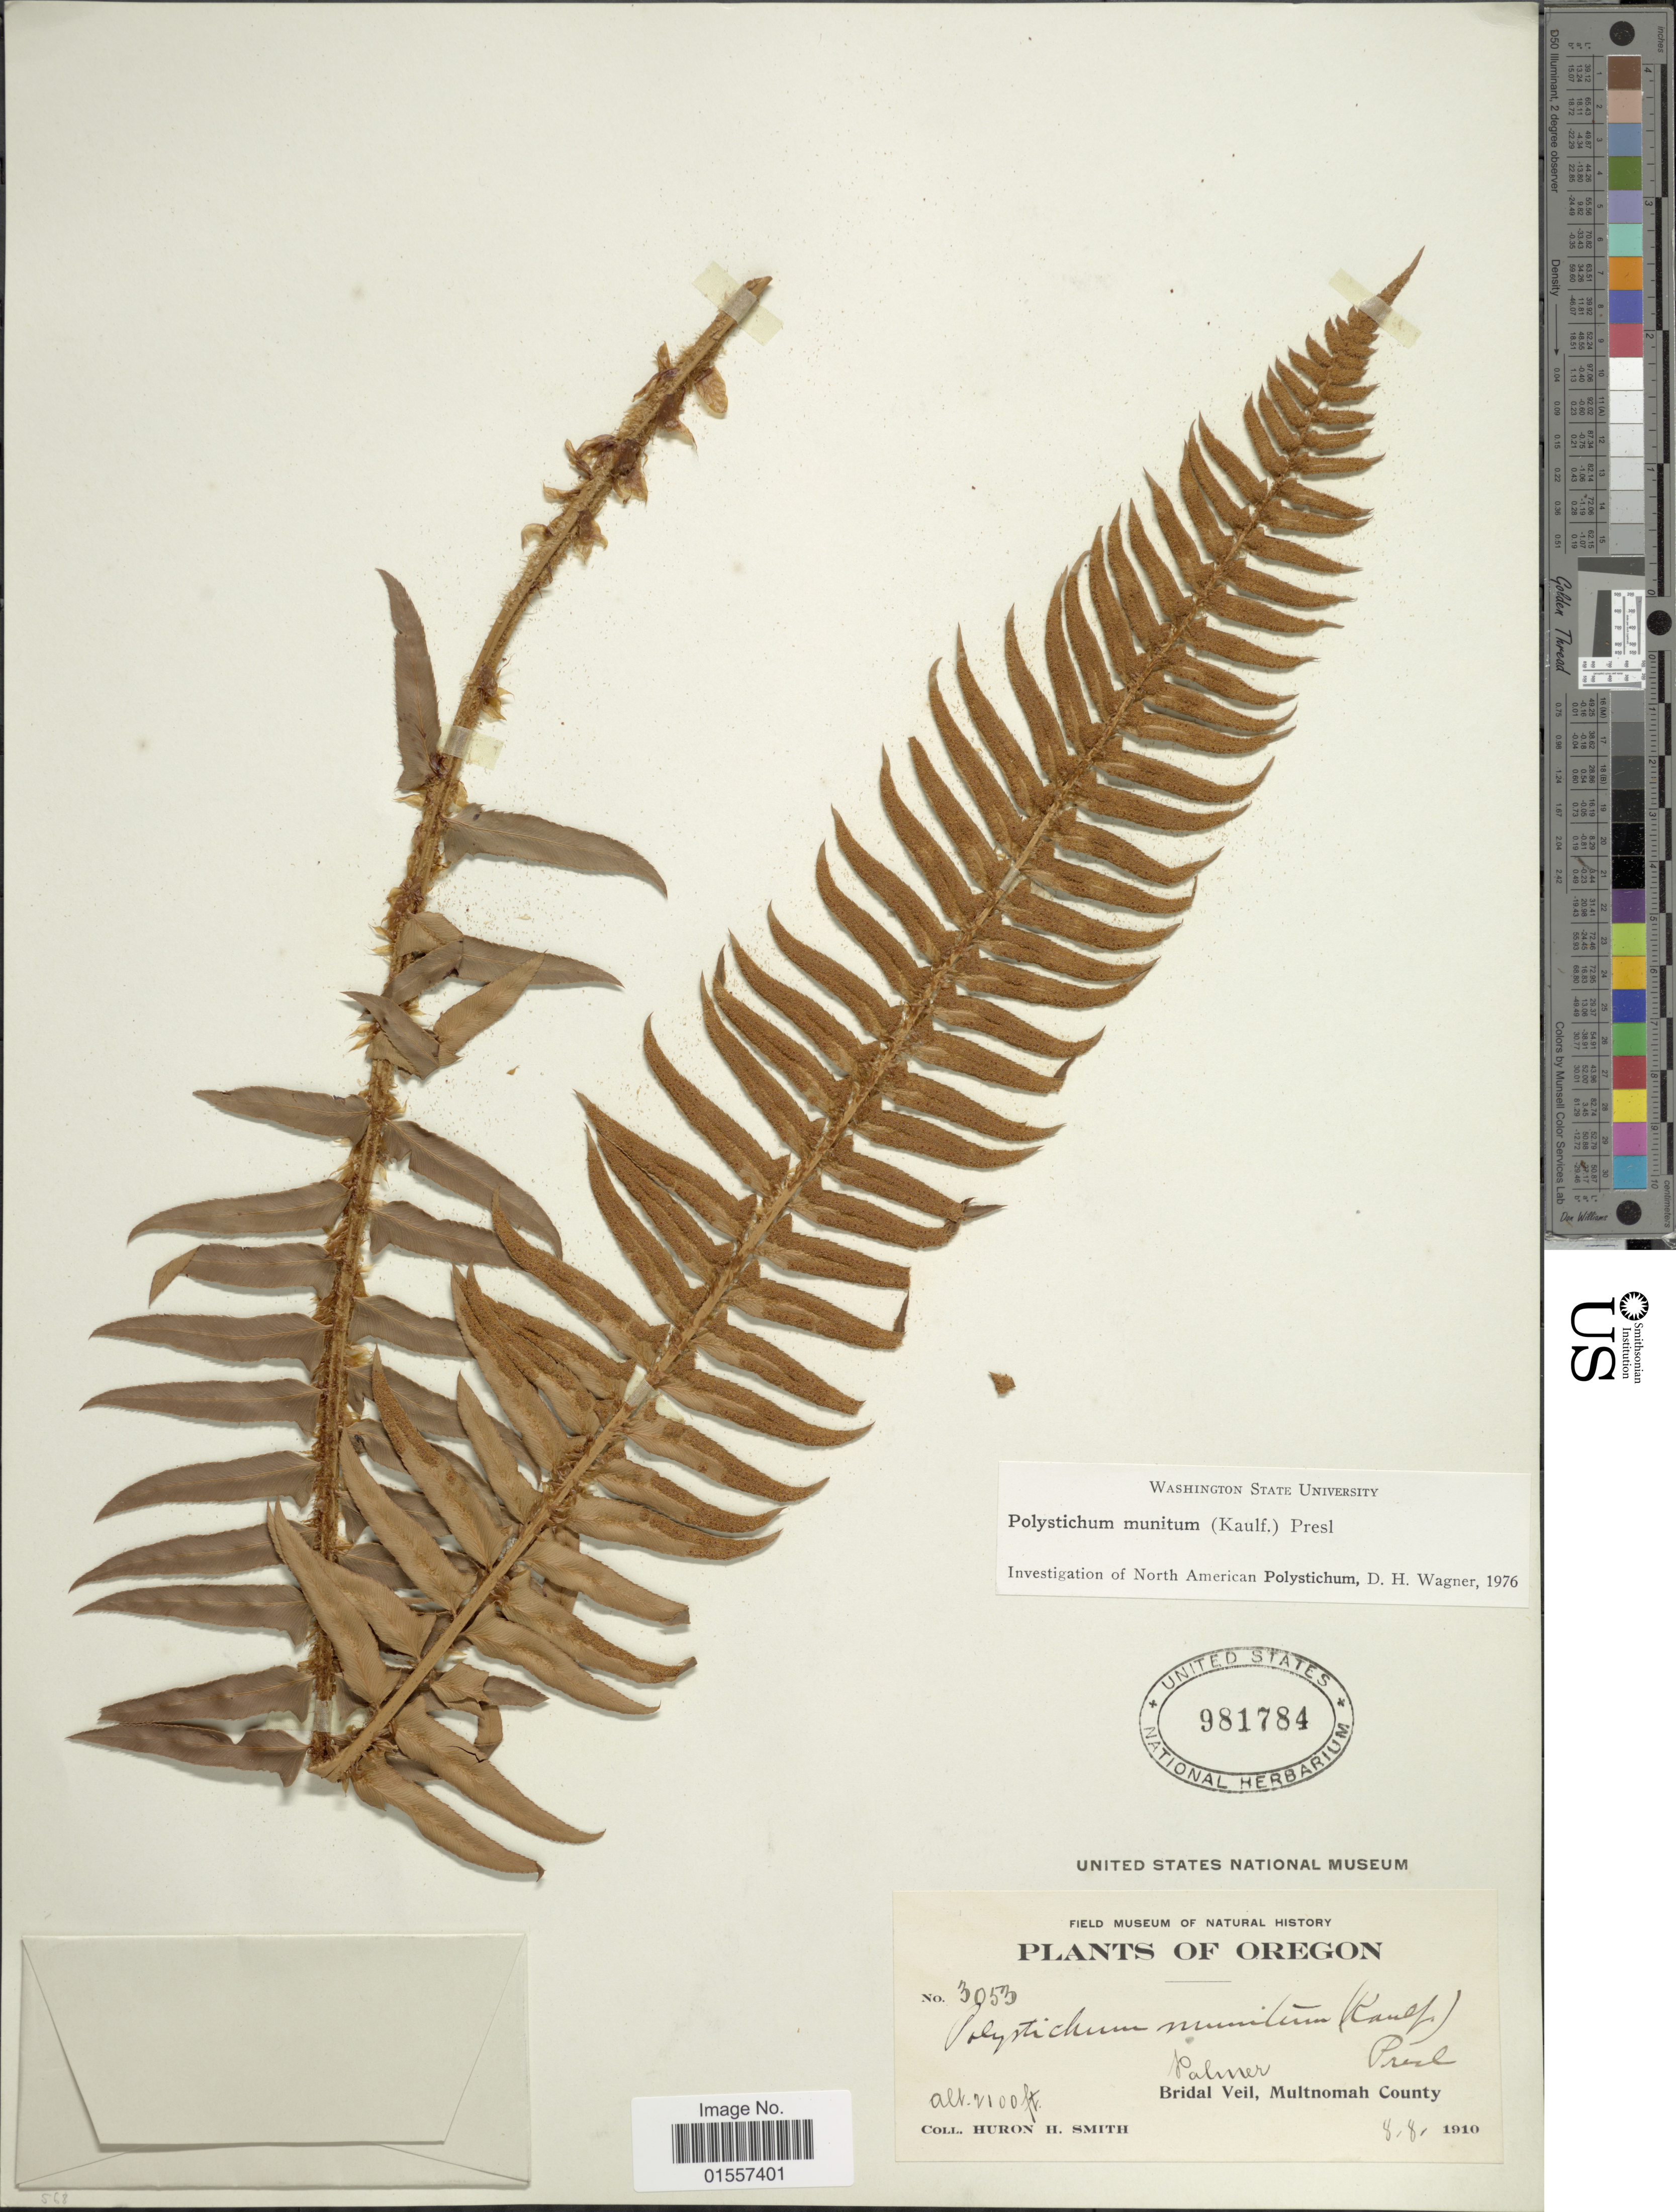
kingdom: Plantae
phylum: Tracheophyta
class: Polypodiopsida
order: Polypodiales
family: Dryopteridaceae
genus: Polystichum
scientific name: Polystichum munitum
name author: (Kaulf.) C. Presl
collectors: Huron H. Smith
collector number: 3053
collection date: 1910-08-08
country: United States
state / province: Oregon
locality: Oregon,Palmer, Bridal Veil, Multnomah County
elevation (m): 640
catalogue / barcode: US 981784